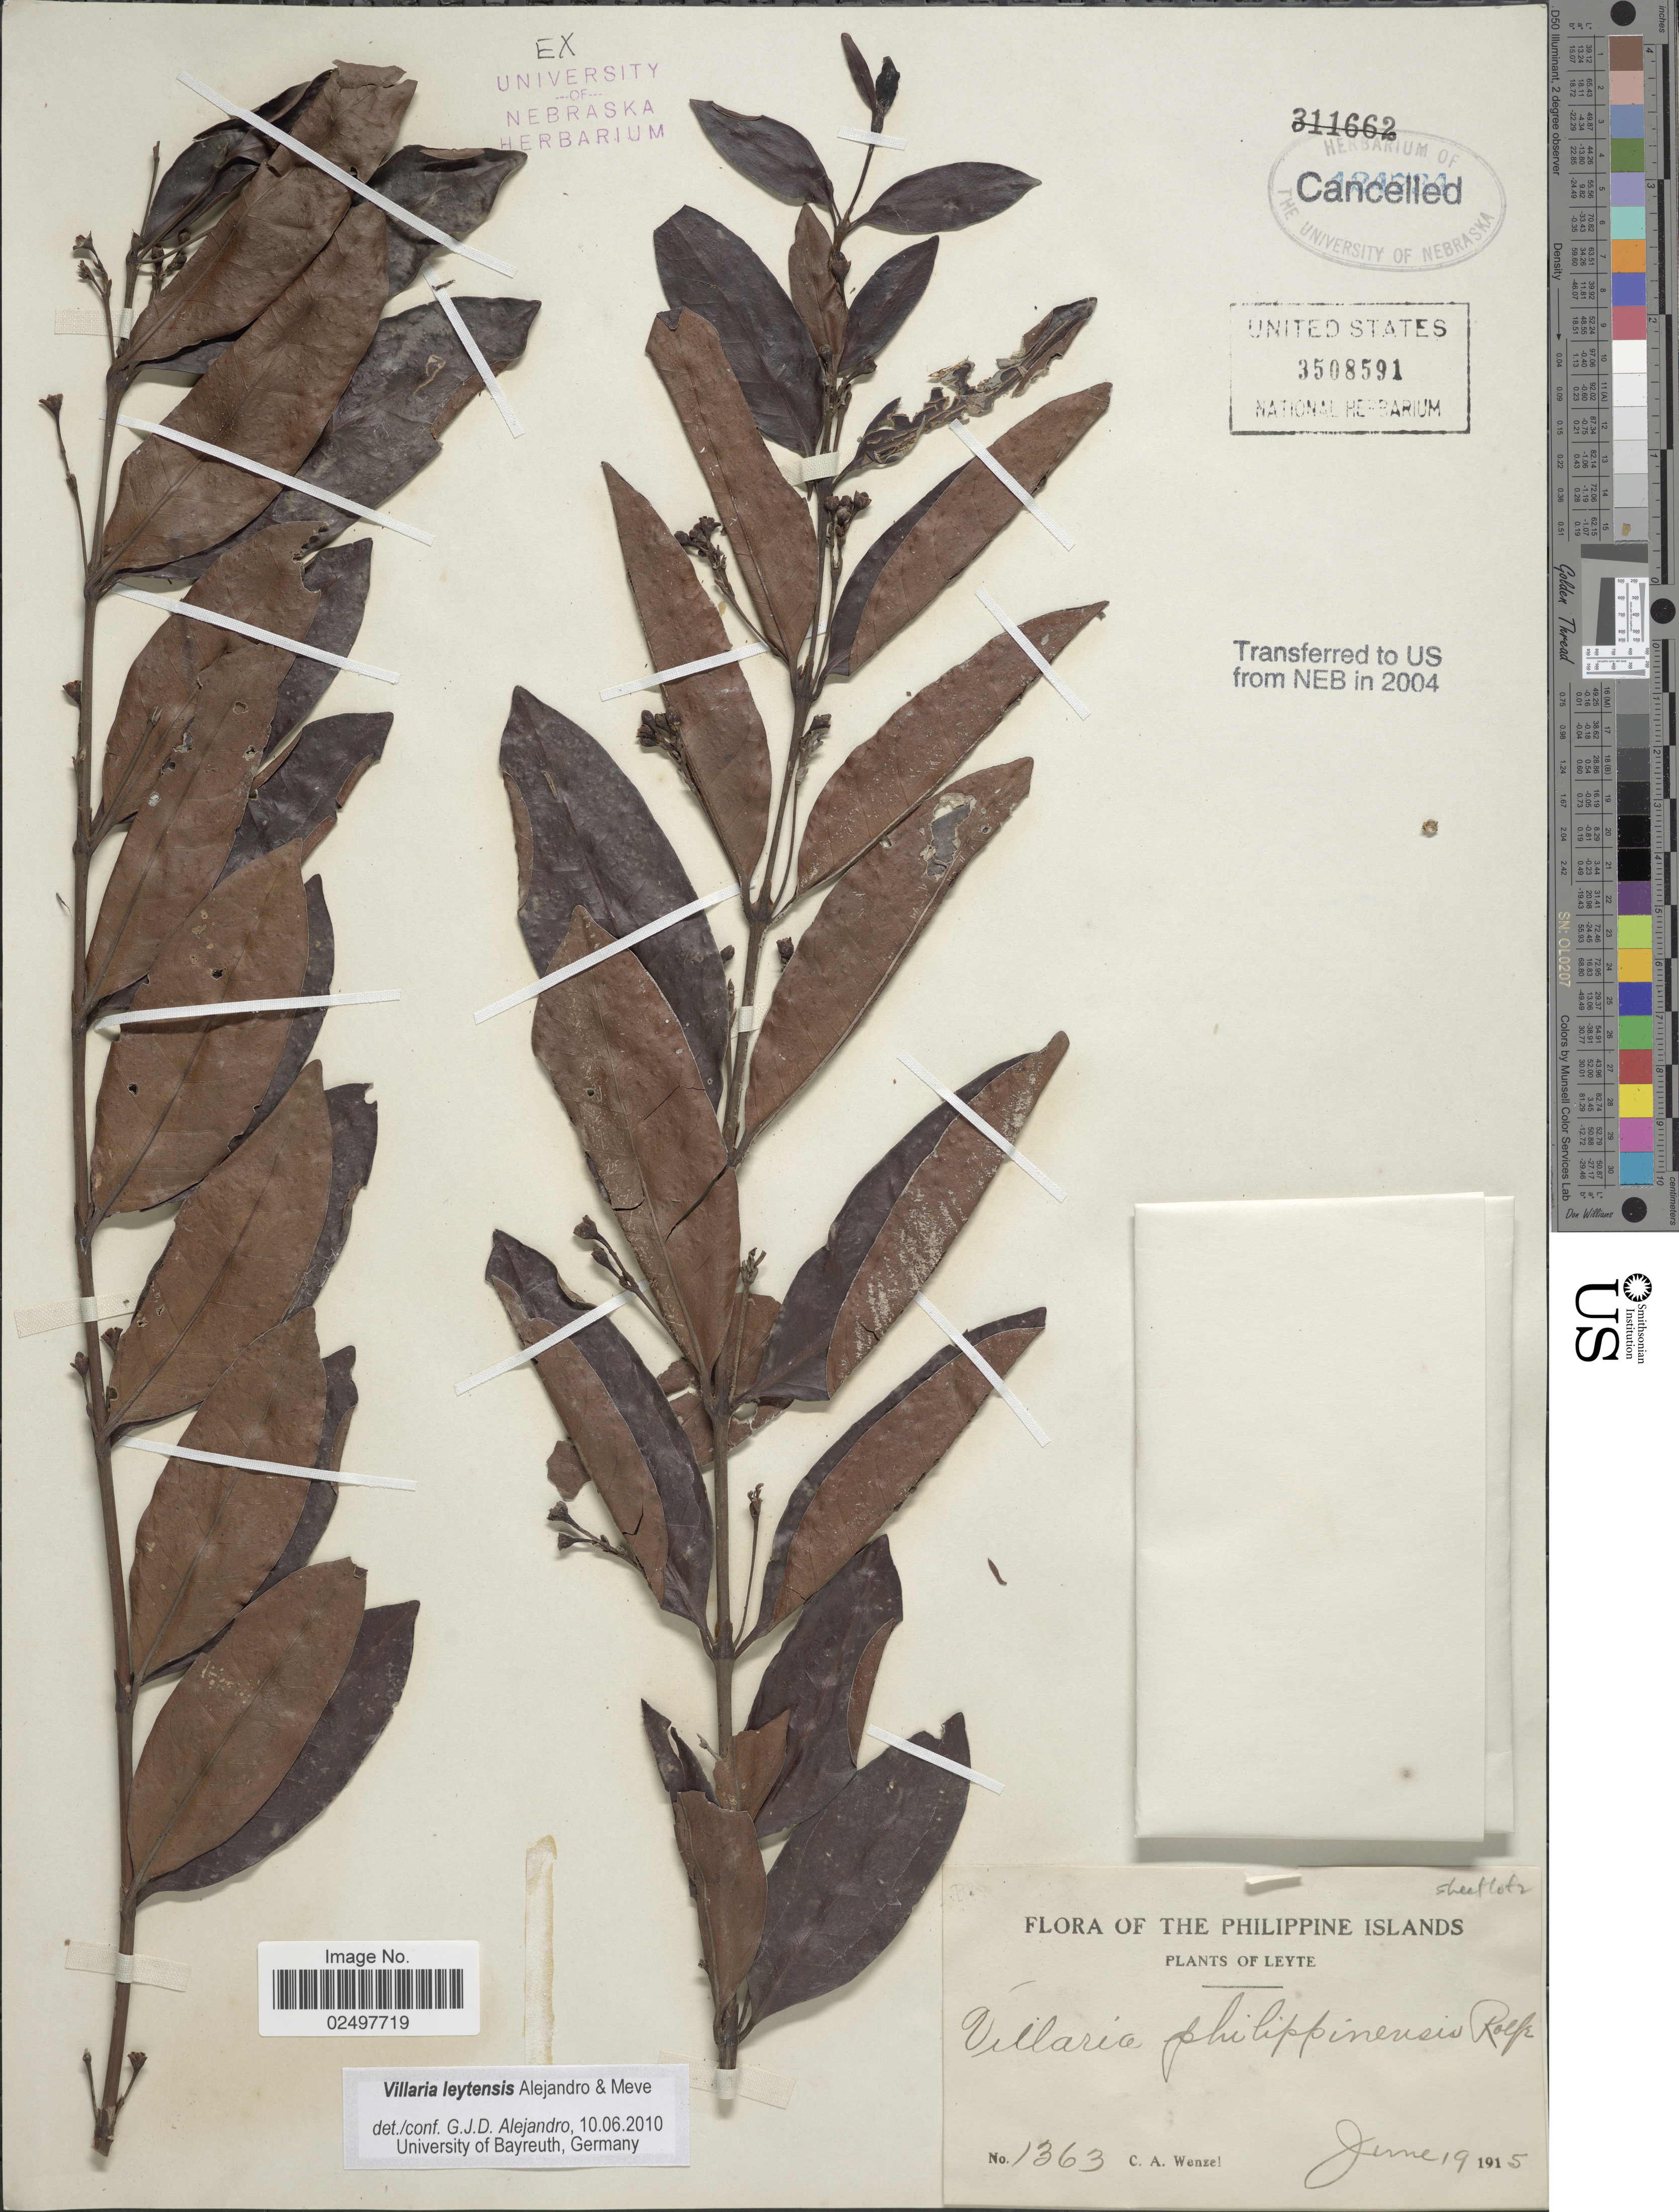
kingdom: Plantae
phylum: Tracheophyta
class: Magnoliopsida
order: Gentianales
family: Rubiaceae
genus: Villaria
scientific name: Villaria leytensis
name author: Alejandro & Meve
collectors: C. Wenzel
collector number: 1363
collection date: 1915-06-19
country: Philippines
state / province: Eastern Visayas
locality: Leyte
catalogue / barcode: US 3508591